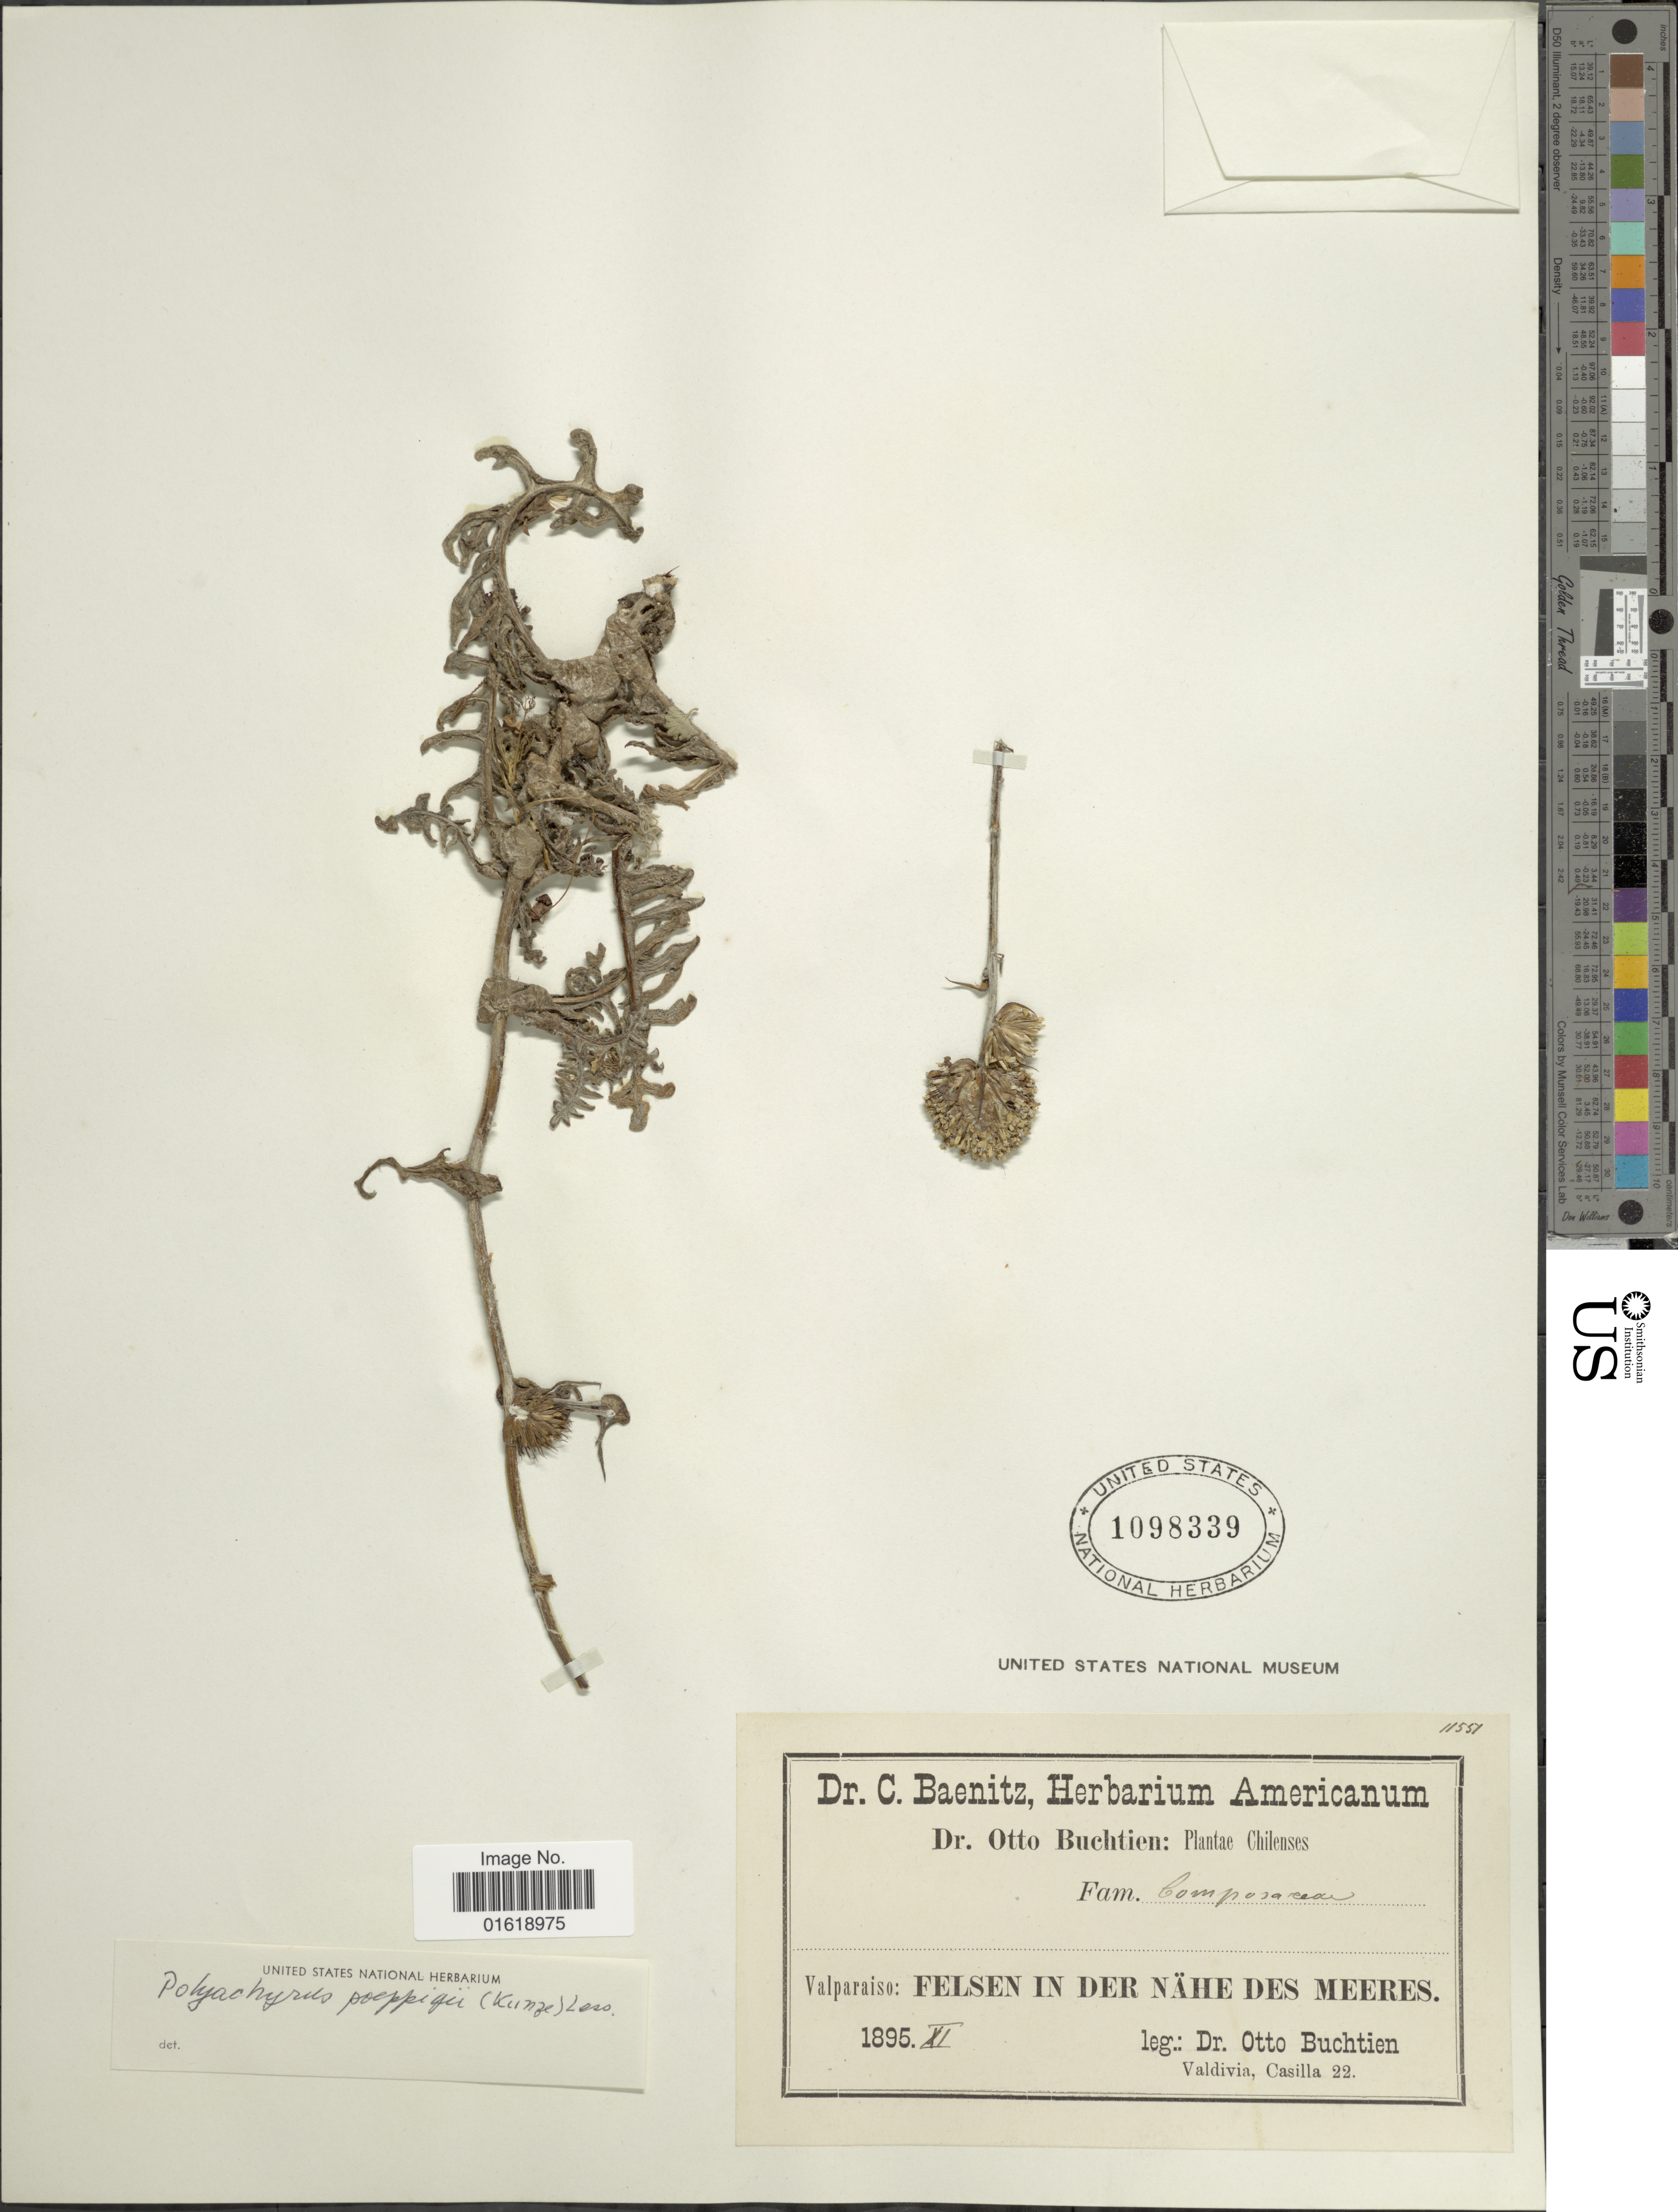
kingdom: Plantae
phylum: Tracheophyta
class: Magnoliopsida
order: Asterales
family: Asteraceae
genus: Polyachyrus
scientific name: Polyachyrus poeppigii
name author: Kunze ex Less.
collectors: O. Buchtien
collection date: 1895-11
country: Chile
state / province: Valparaíso (V)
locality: Valparaiso: Felsen in der Nähe des Meeres.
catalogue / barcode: US 1098339